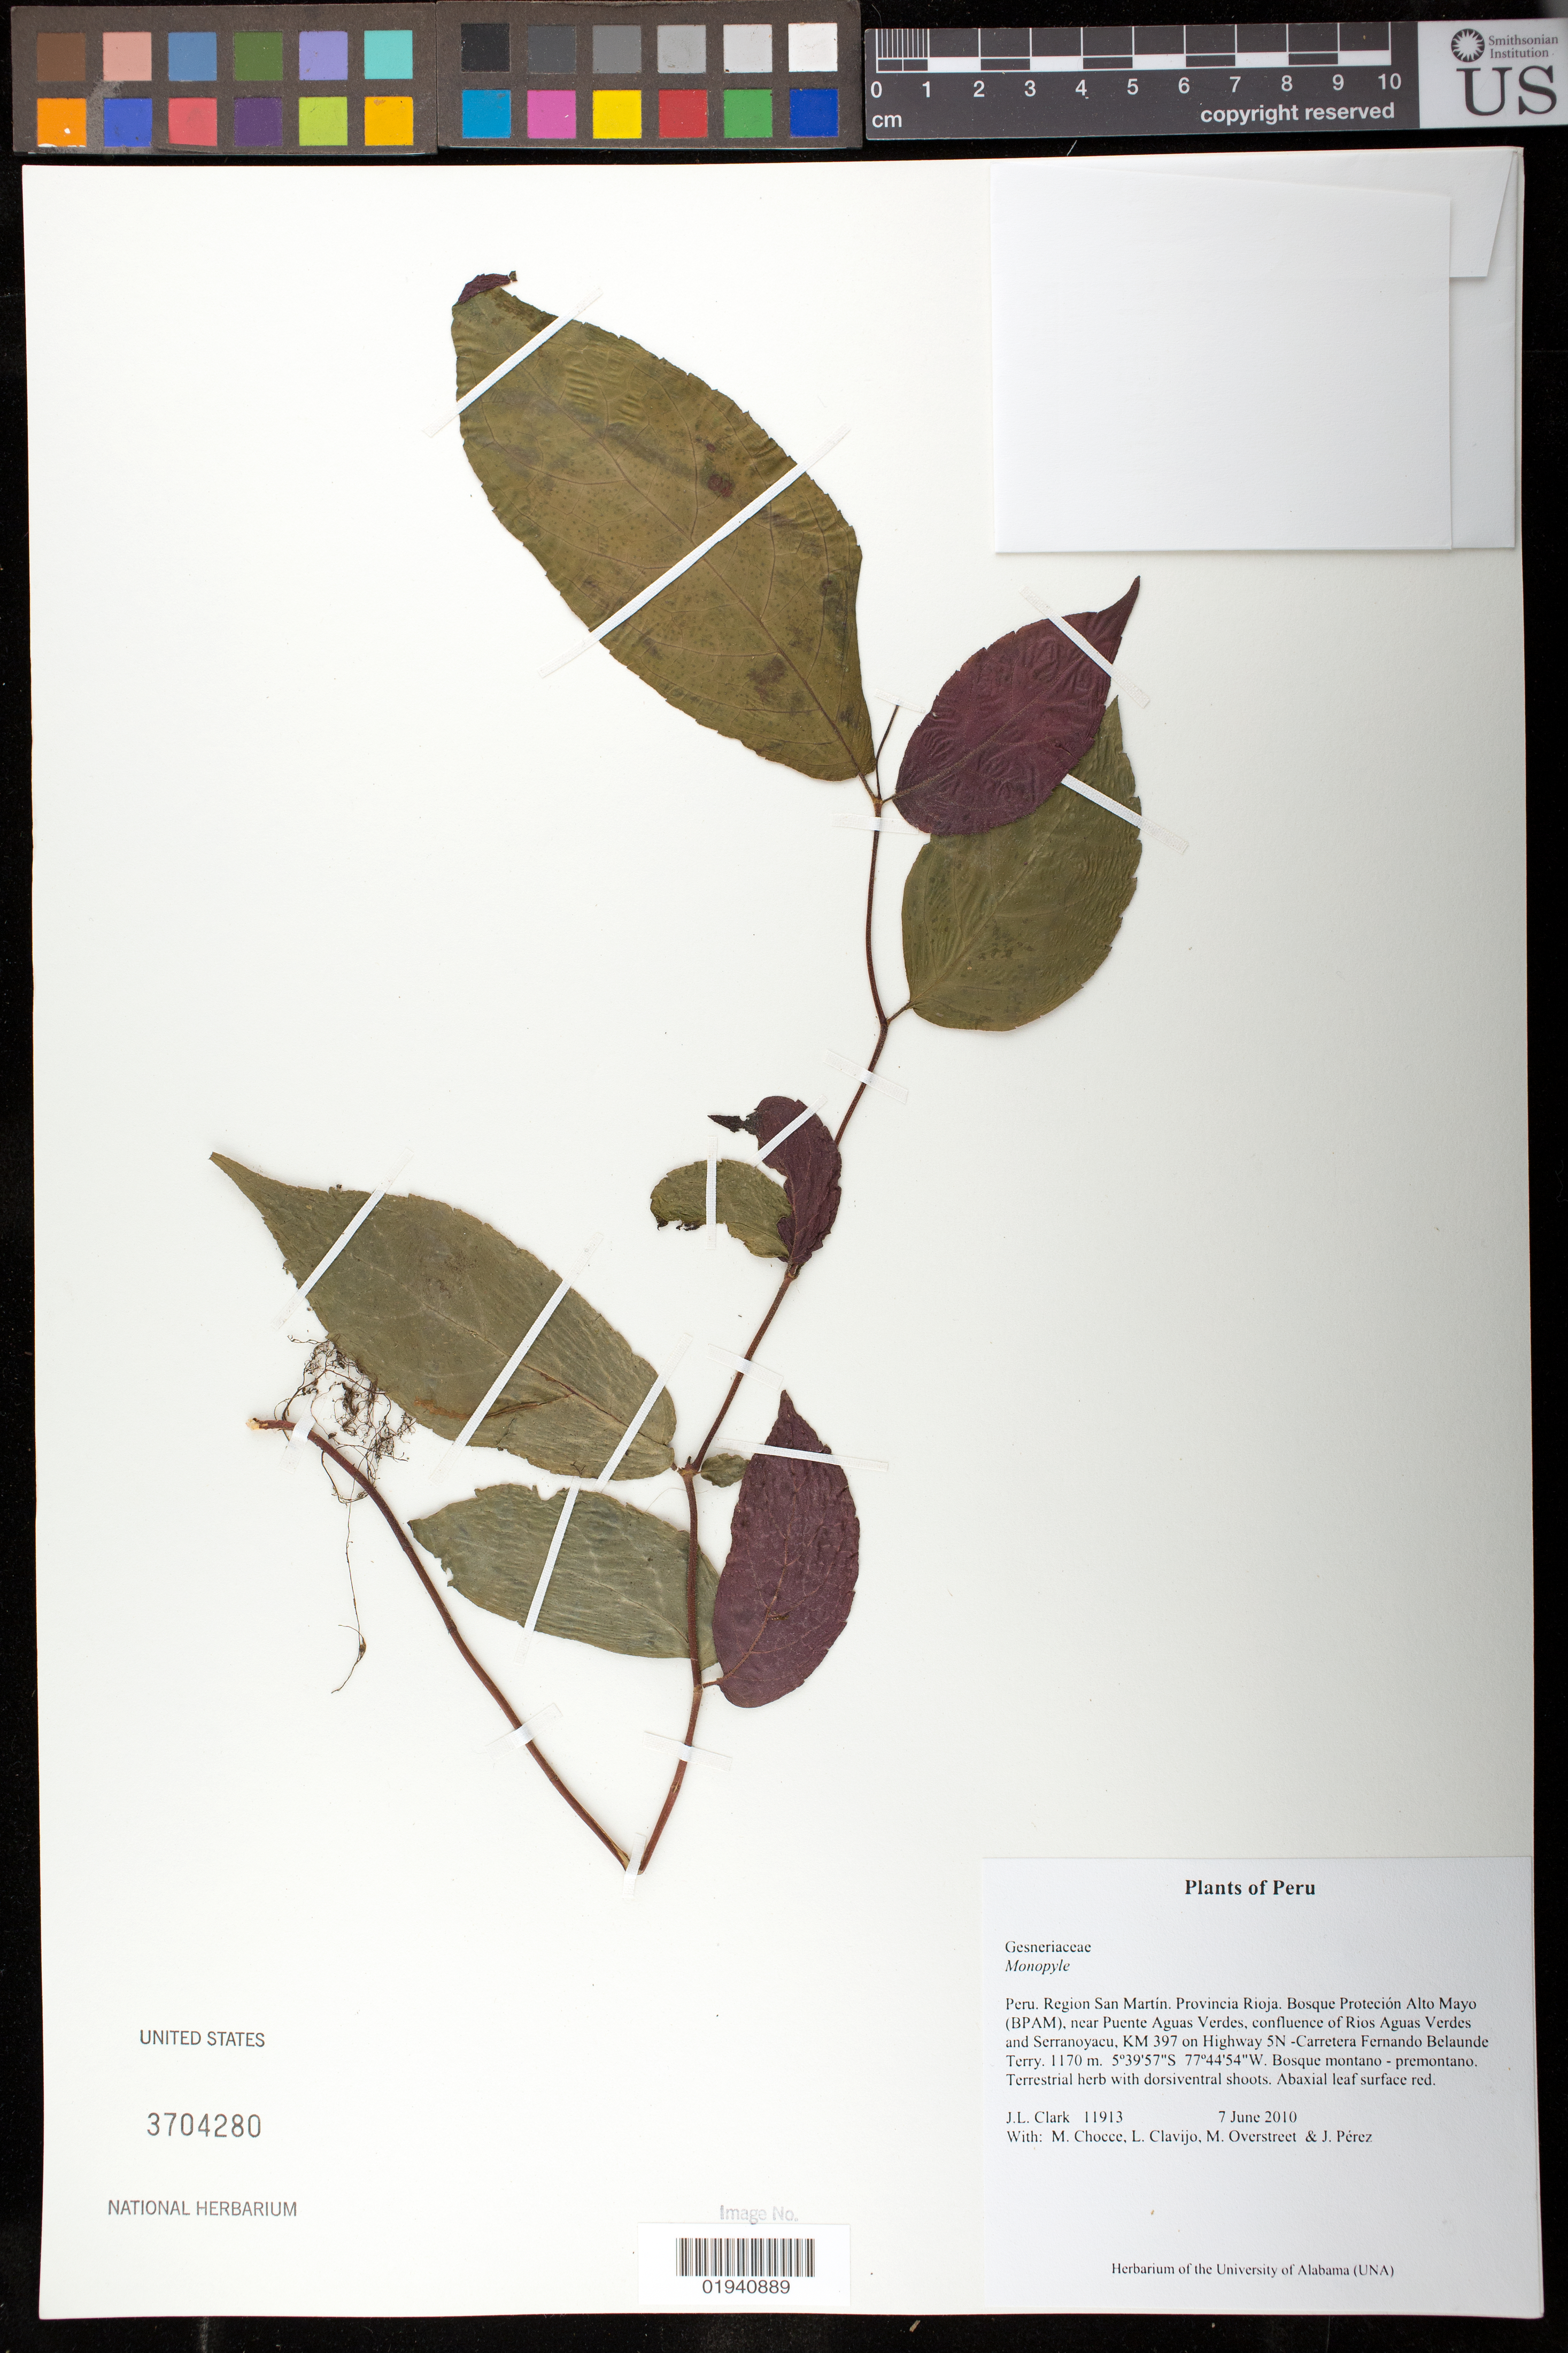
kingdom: Plantae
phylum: Tracheophyta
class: Magnoliopsida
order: Lamiales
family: Gesneriaceae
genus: Monopyle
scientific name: Monopyle sp.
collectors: J. L. Clark, M. Chocce, L. Clavijo, M. Overstreet & J. Perez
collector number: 11913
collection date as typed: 07 Jun 2010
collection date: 2010-06-07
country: Peru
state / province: San Martín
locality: Provincia Rioja. Bosque Protecion Alto Mayo (BPAM), near Puente Aguas Verdes, confluence of Rios Aguas Verdes and Serranoyacu, KM 397 on Highway 5N-Carretera Fernando Belaunde Terry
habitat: Bosque montano- premontano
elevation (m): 1170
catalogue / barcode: US 3704280